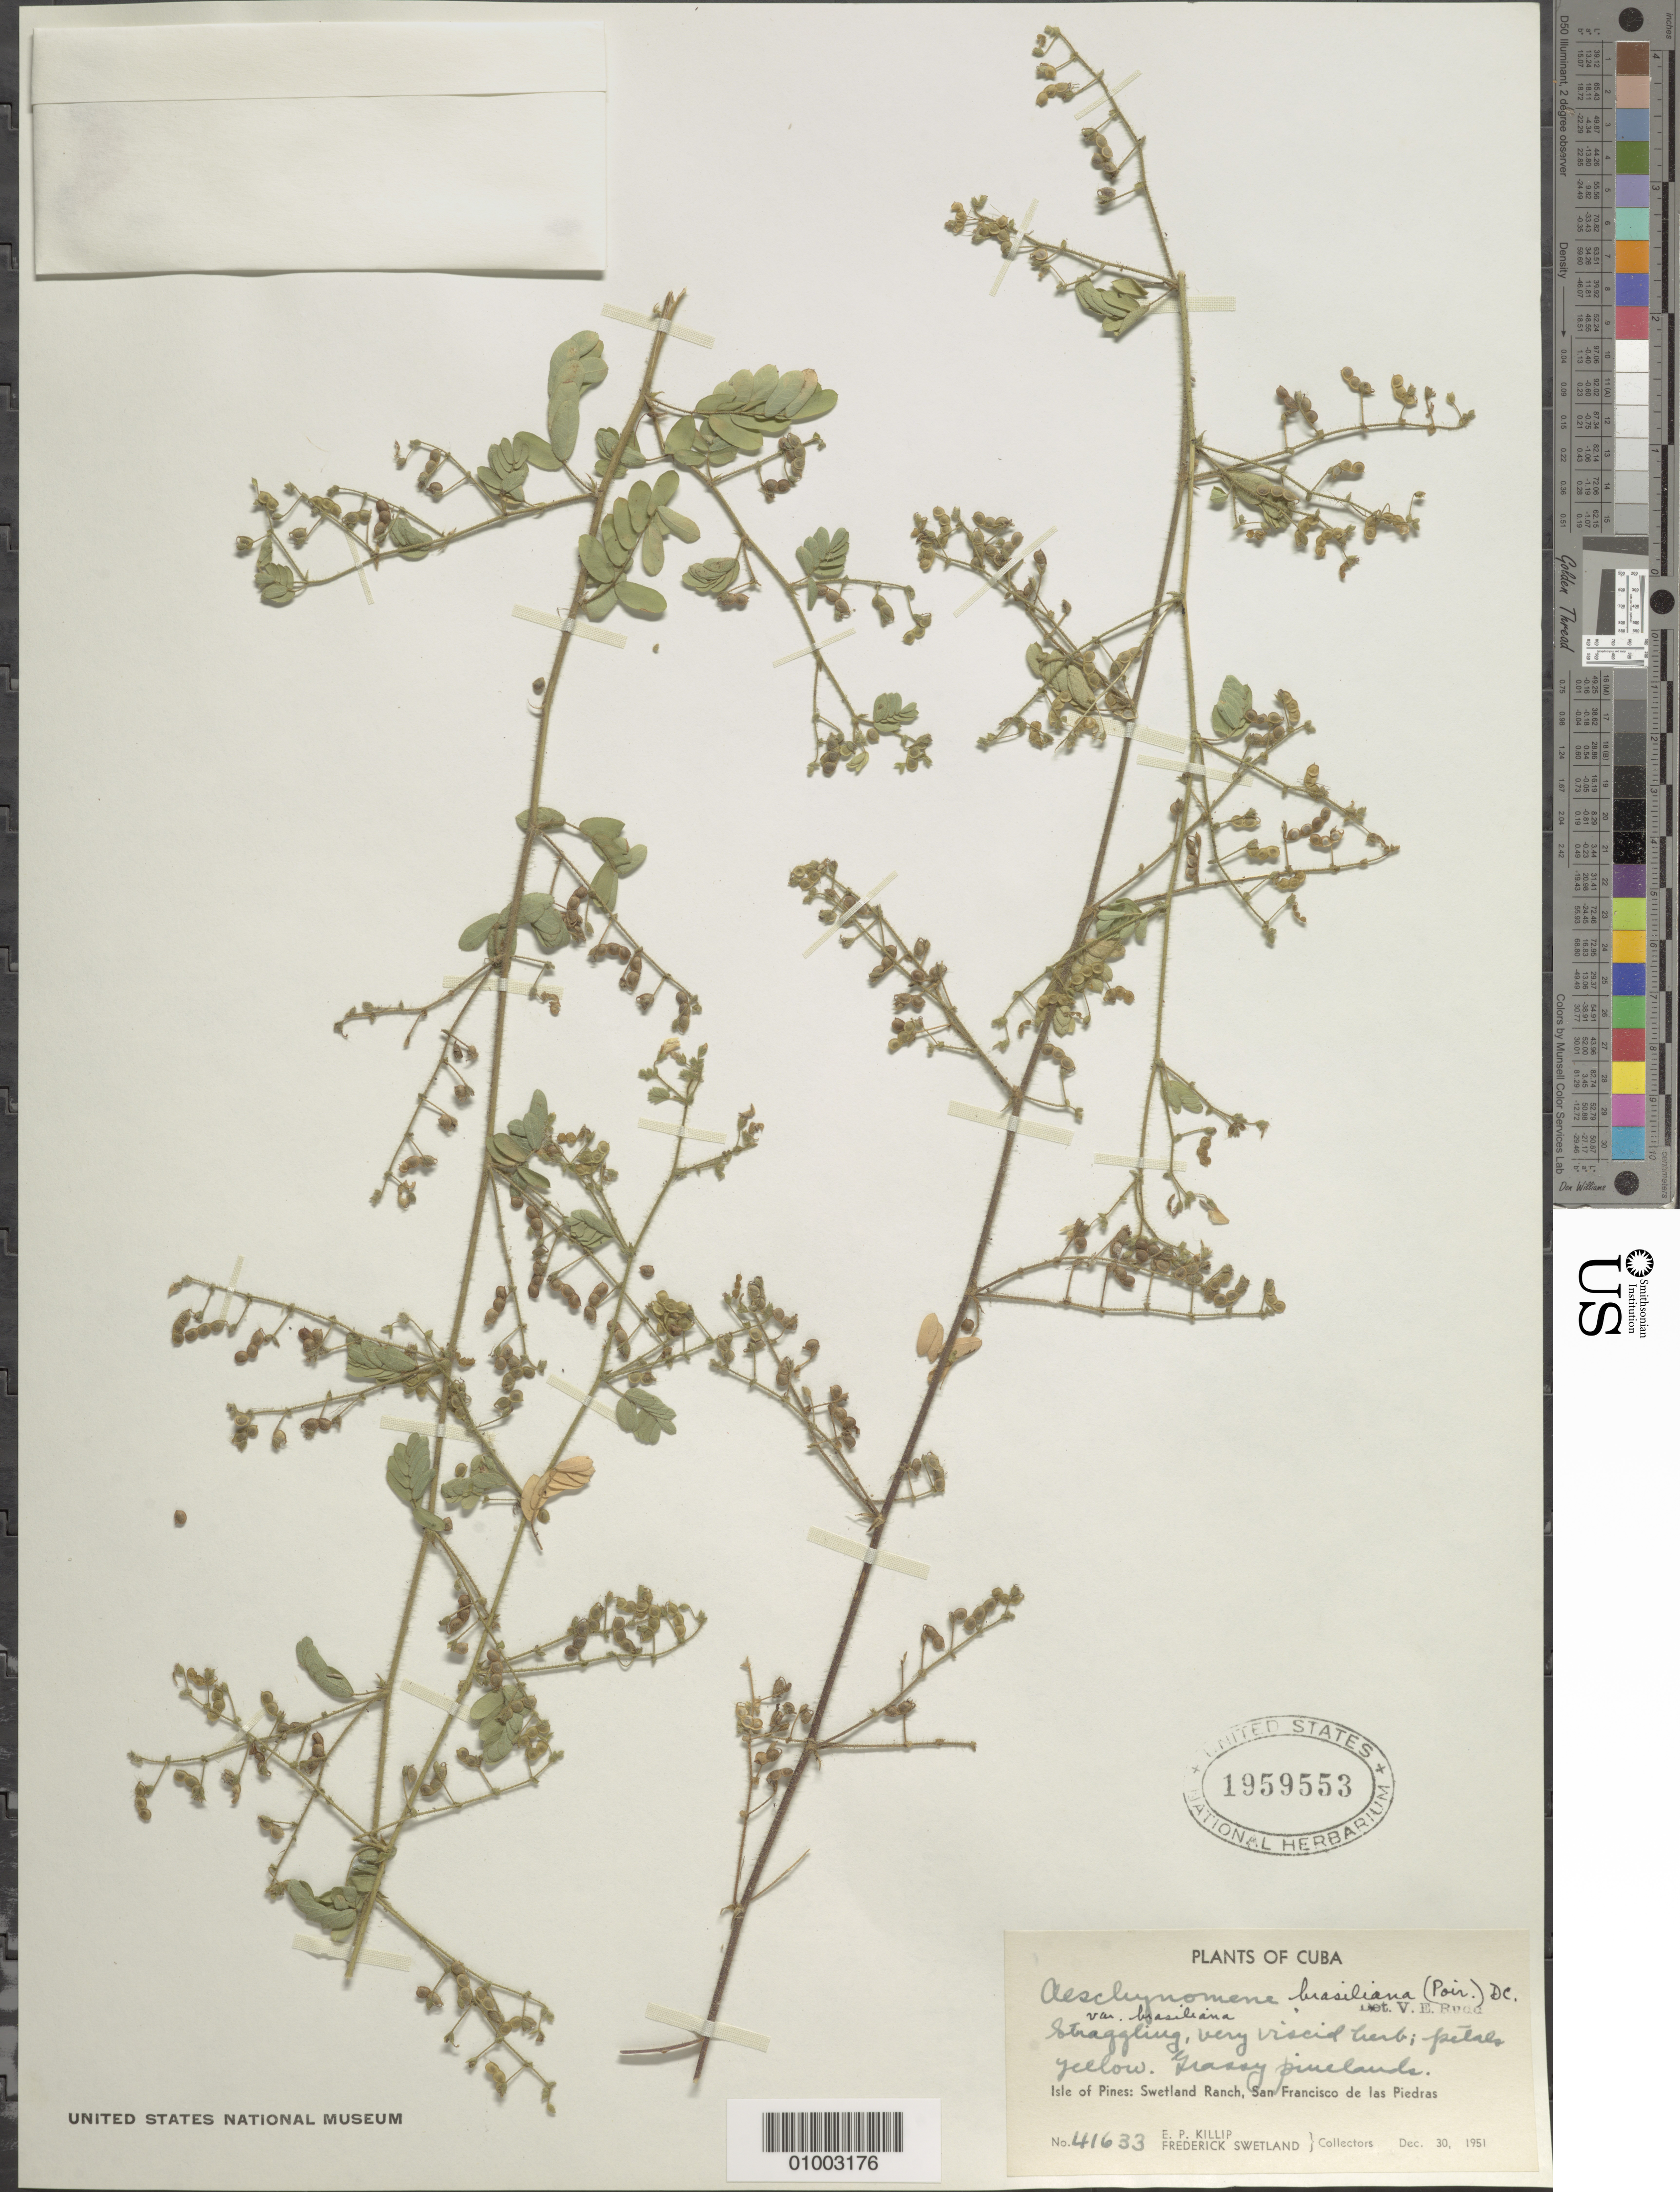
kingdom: Plantae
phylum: Tracheophyta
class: Magnoliopsida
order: Fabales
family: Fabaceae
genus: Aeschynomene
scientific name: Aeschynomene brasiliana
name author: (Poir.) DC.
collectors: E. P. Killip & F. Swetland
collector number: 41633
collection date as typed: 30 Dec 1951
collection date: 1951-12-30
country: Cuba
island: Isla de la Juventud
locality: Isle of Pines: Swetland Ranch, San Francisco de las Piedras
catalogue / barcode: US 1959553